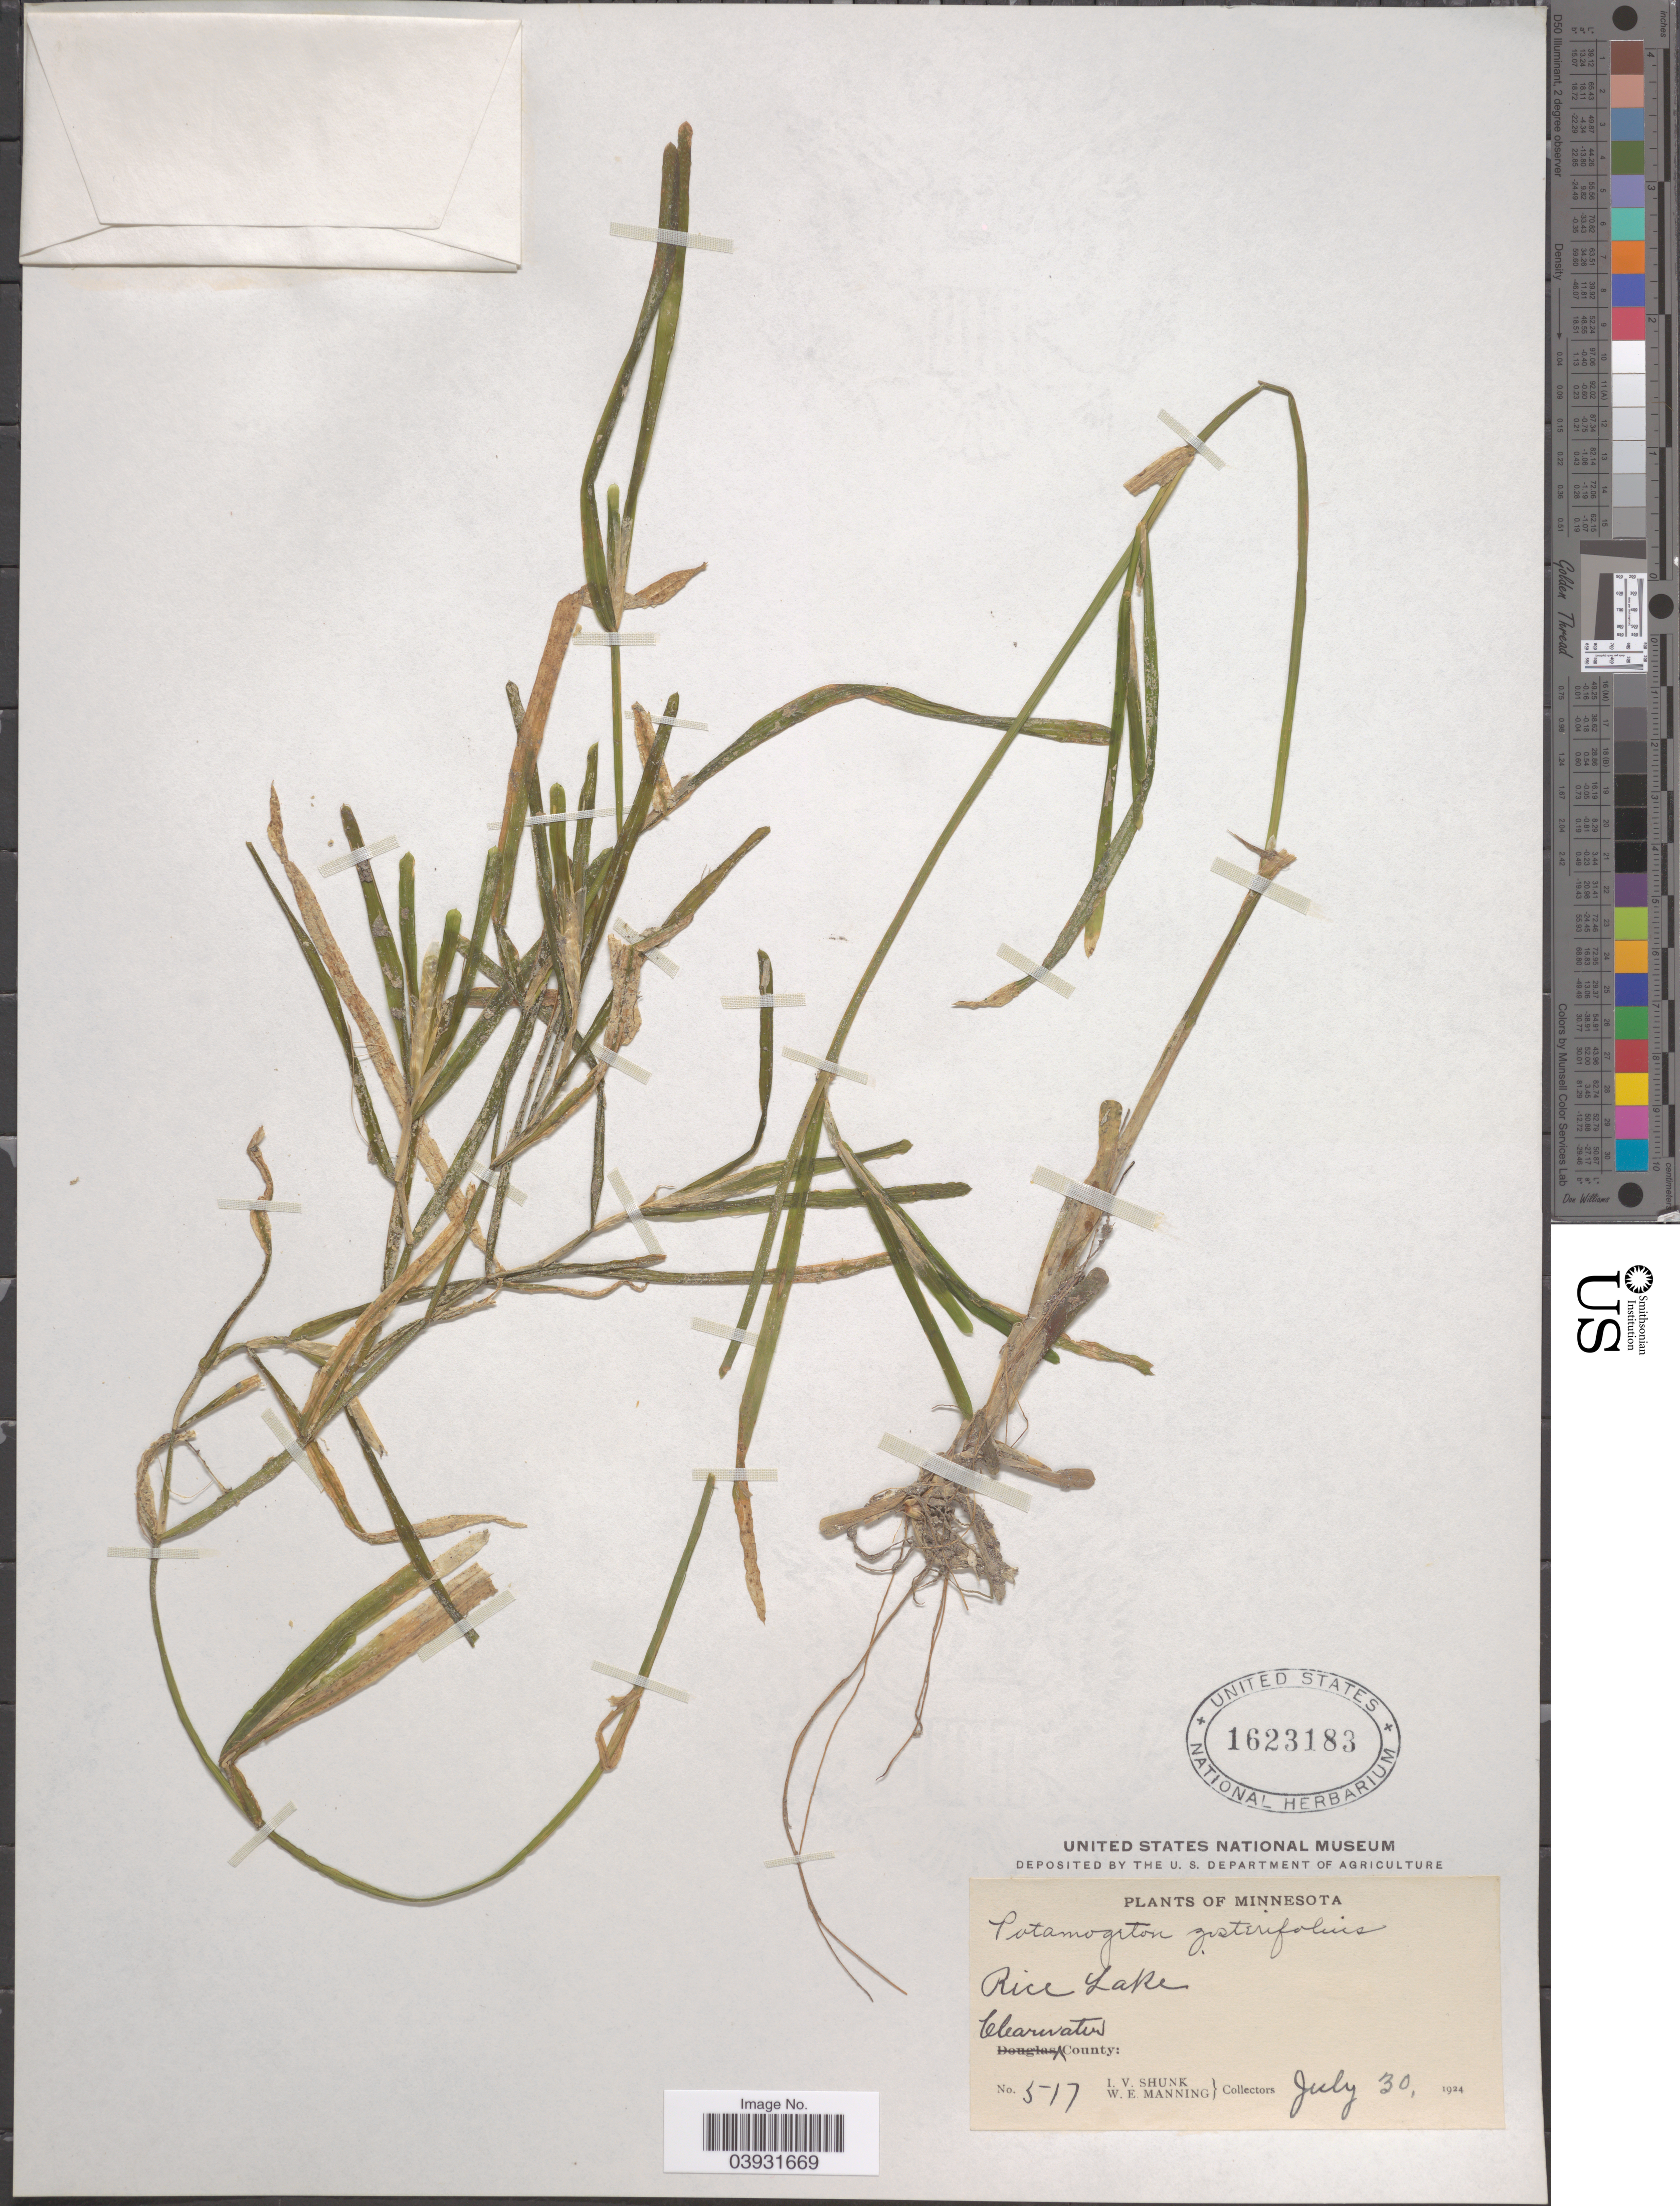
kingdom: Plantae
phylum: Tracheophyta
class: Liliopsida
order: Alismatales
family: Potamogetonaceae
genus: Potamogeton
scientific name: Potamogeton zosterifolius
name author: Schumach.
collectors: I. Shunk & W. Manning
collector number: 517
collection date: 1924-07-30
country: United States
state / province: Minnesota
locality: Rice Lake. Clearwater County.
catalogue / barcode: US 1623183